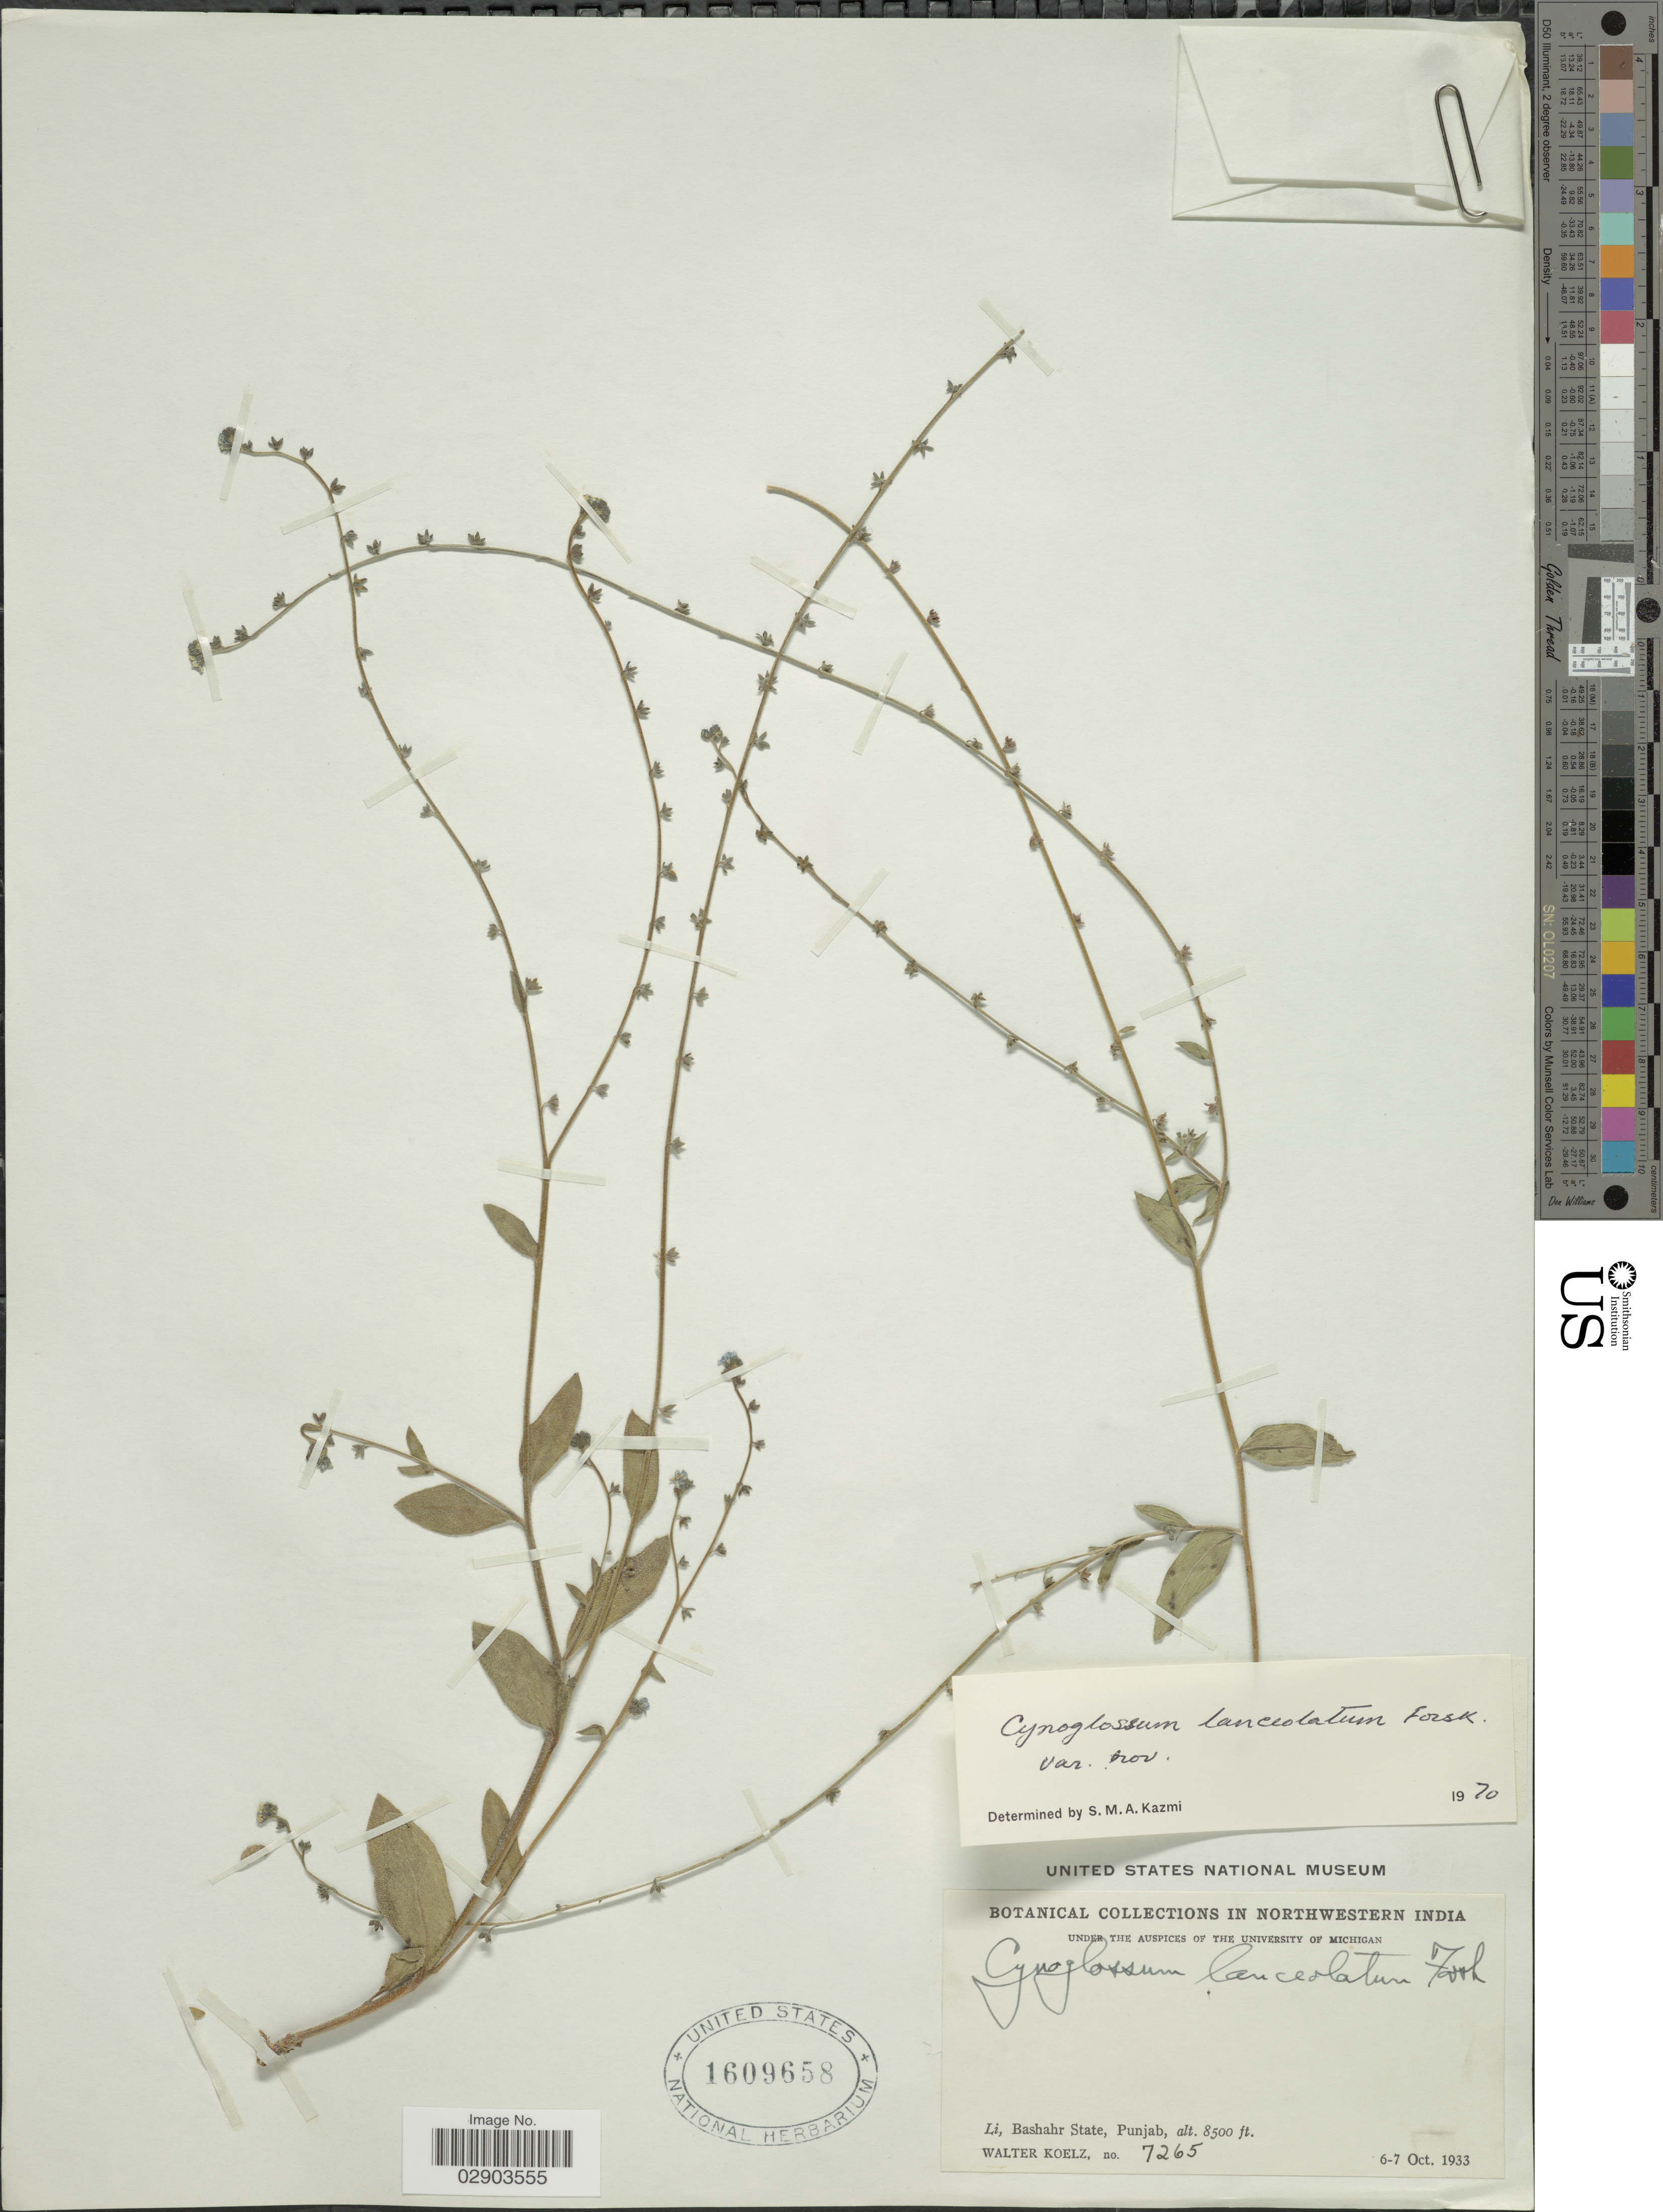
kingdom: Plantae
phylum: Tracheophyta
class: Magnoliopsida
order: Boraginales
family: Boraginaceae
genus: Cynoglossum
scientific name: Cynoglossum lanceolatum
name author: Forssk.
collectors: W. N. Koelz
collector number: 7265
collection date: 1933-10-06/1933-10-07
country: India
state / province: Punjab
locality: Northwestern India, Li, Bashahr State, Punjab.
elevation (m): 2591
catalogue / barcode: US 1609658